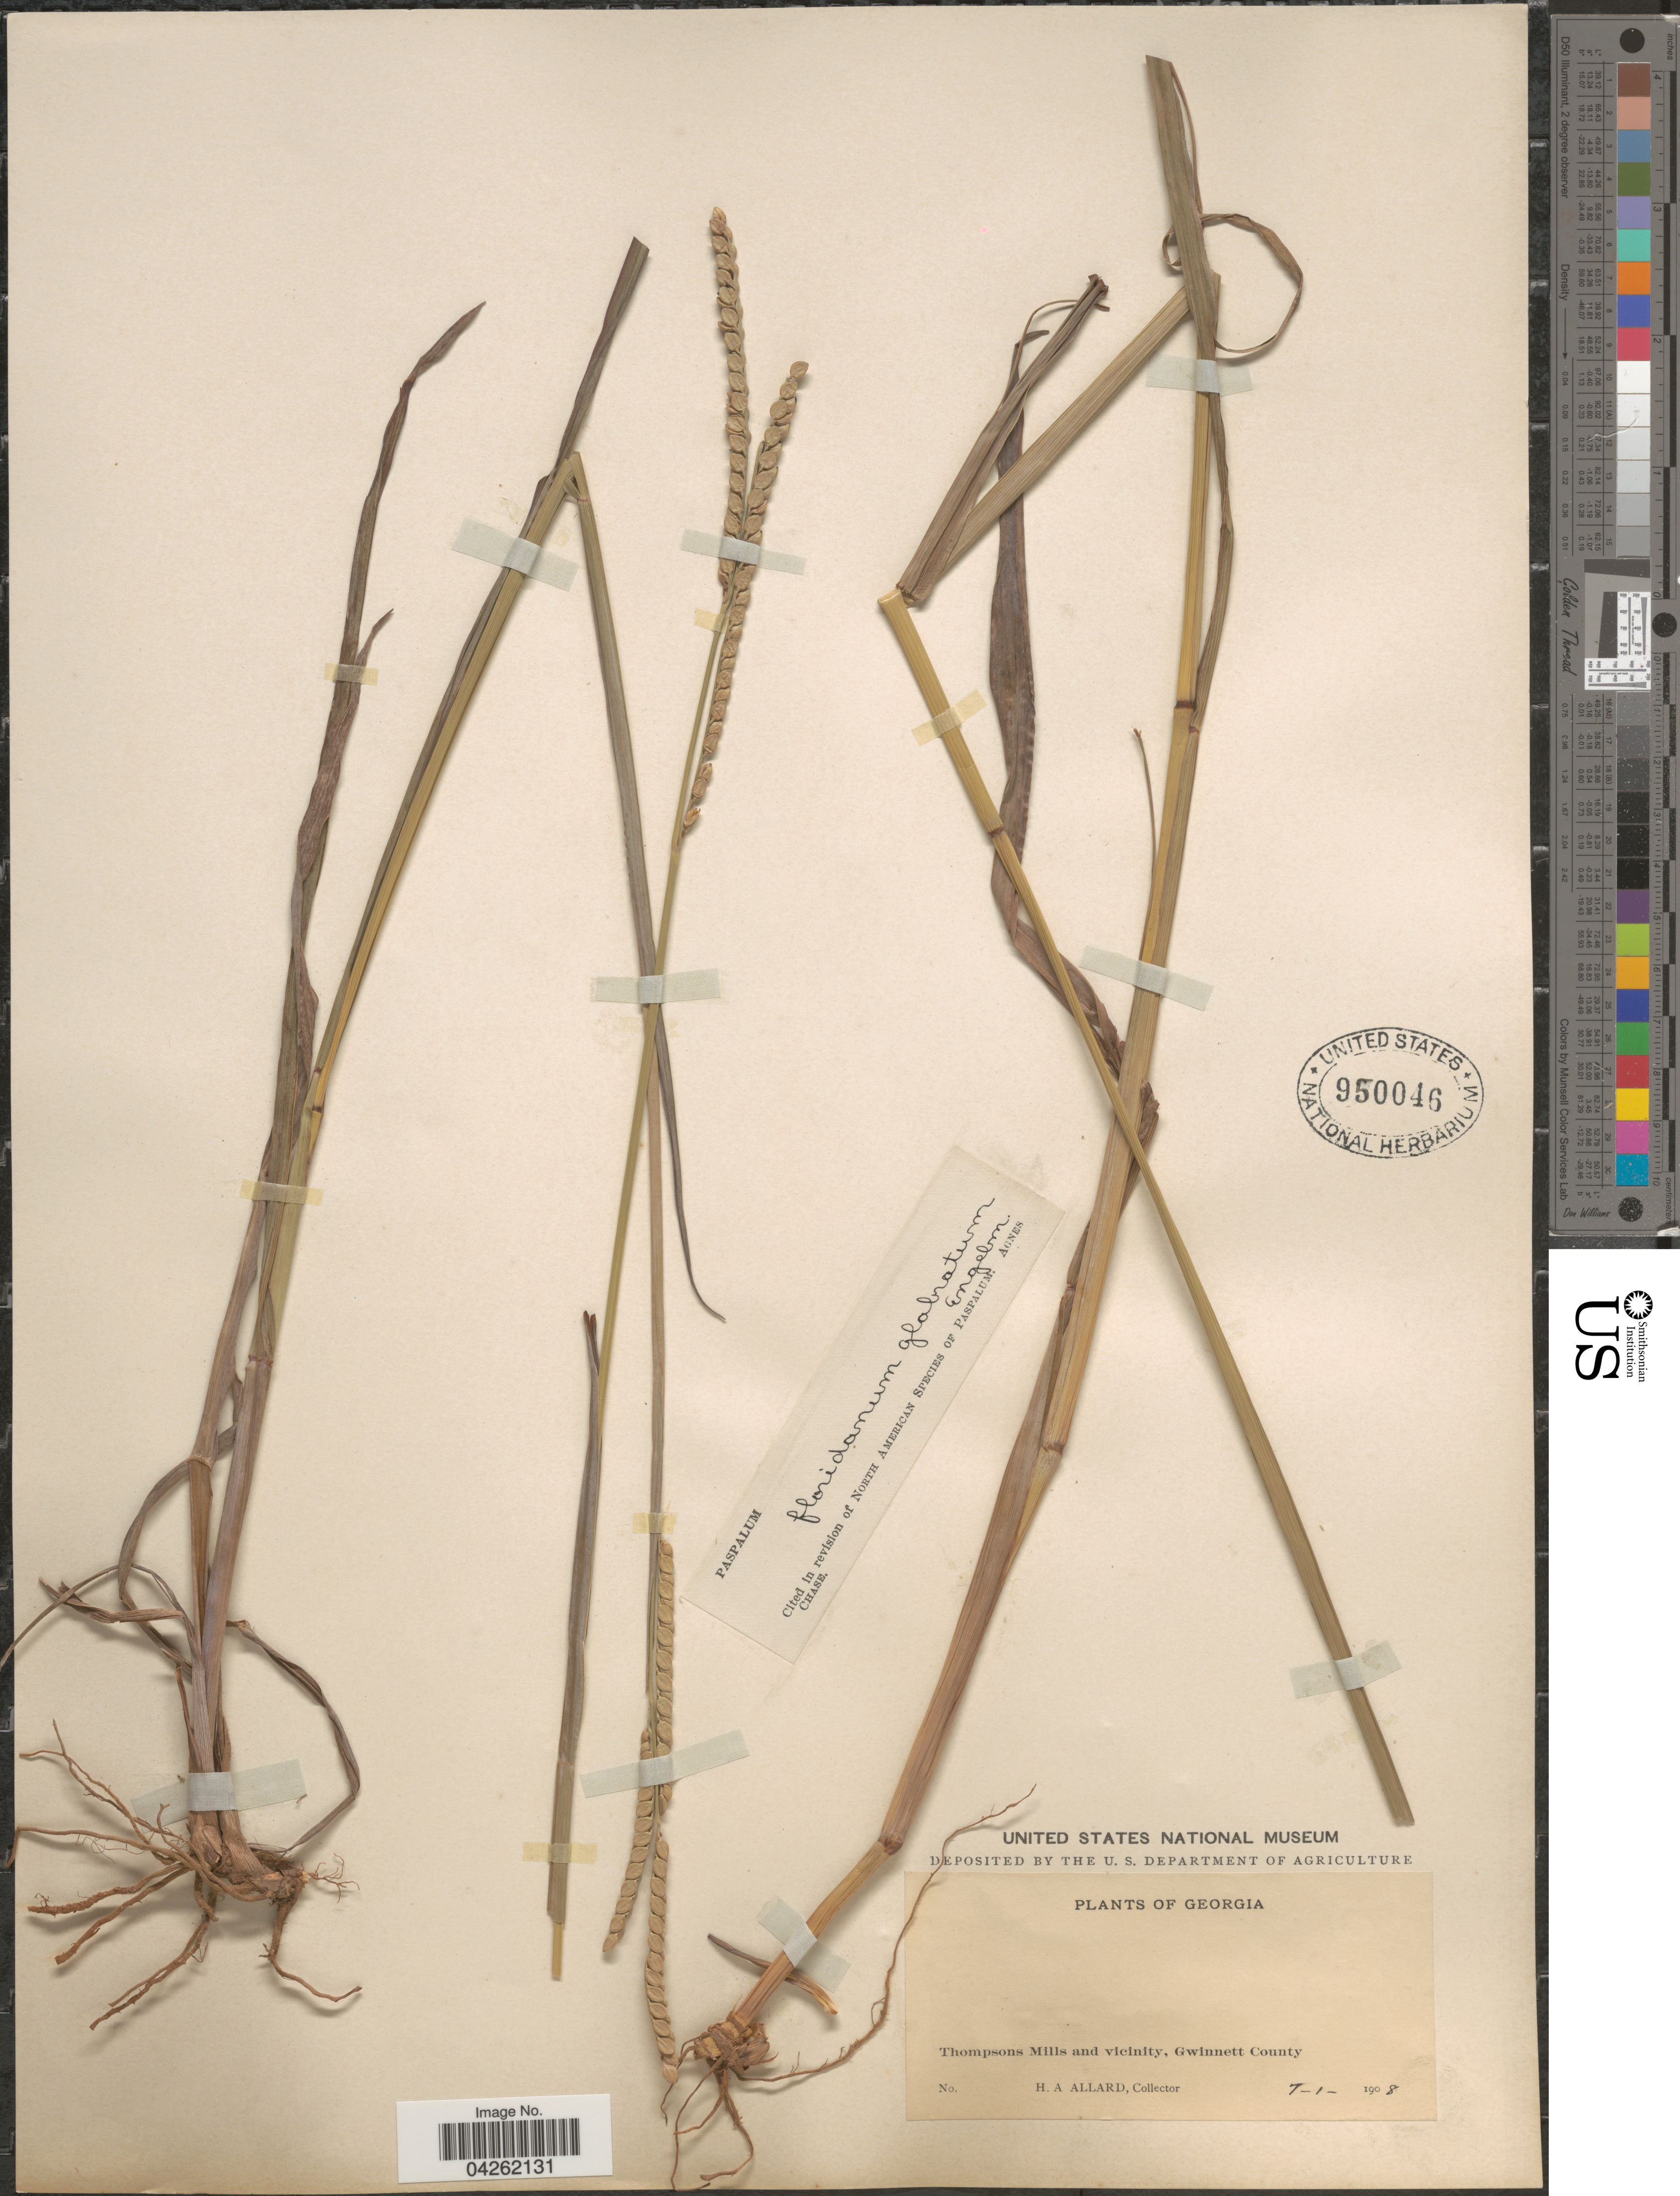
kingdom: Plantae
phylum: Tracheophyta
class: Liliopsida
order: Poales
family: Poaceae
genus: Paspalum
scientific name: Paspalum floridanum var. glabratum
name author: Engelm. ex Vasey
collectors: H. A. Allard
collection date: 1908-07-01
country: United States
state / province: Georgia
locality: Thompsons Mills and vicinity, Gwinnett County.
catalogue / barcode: US 950046